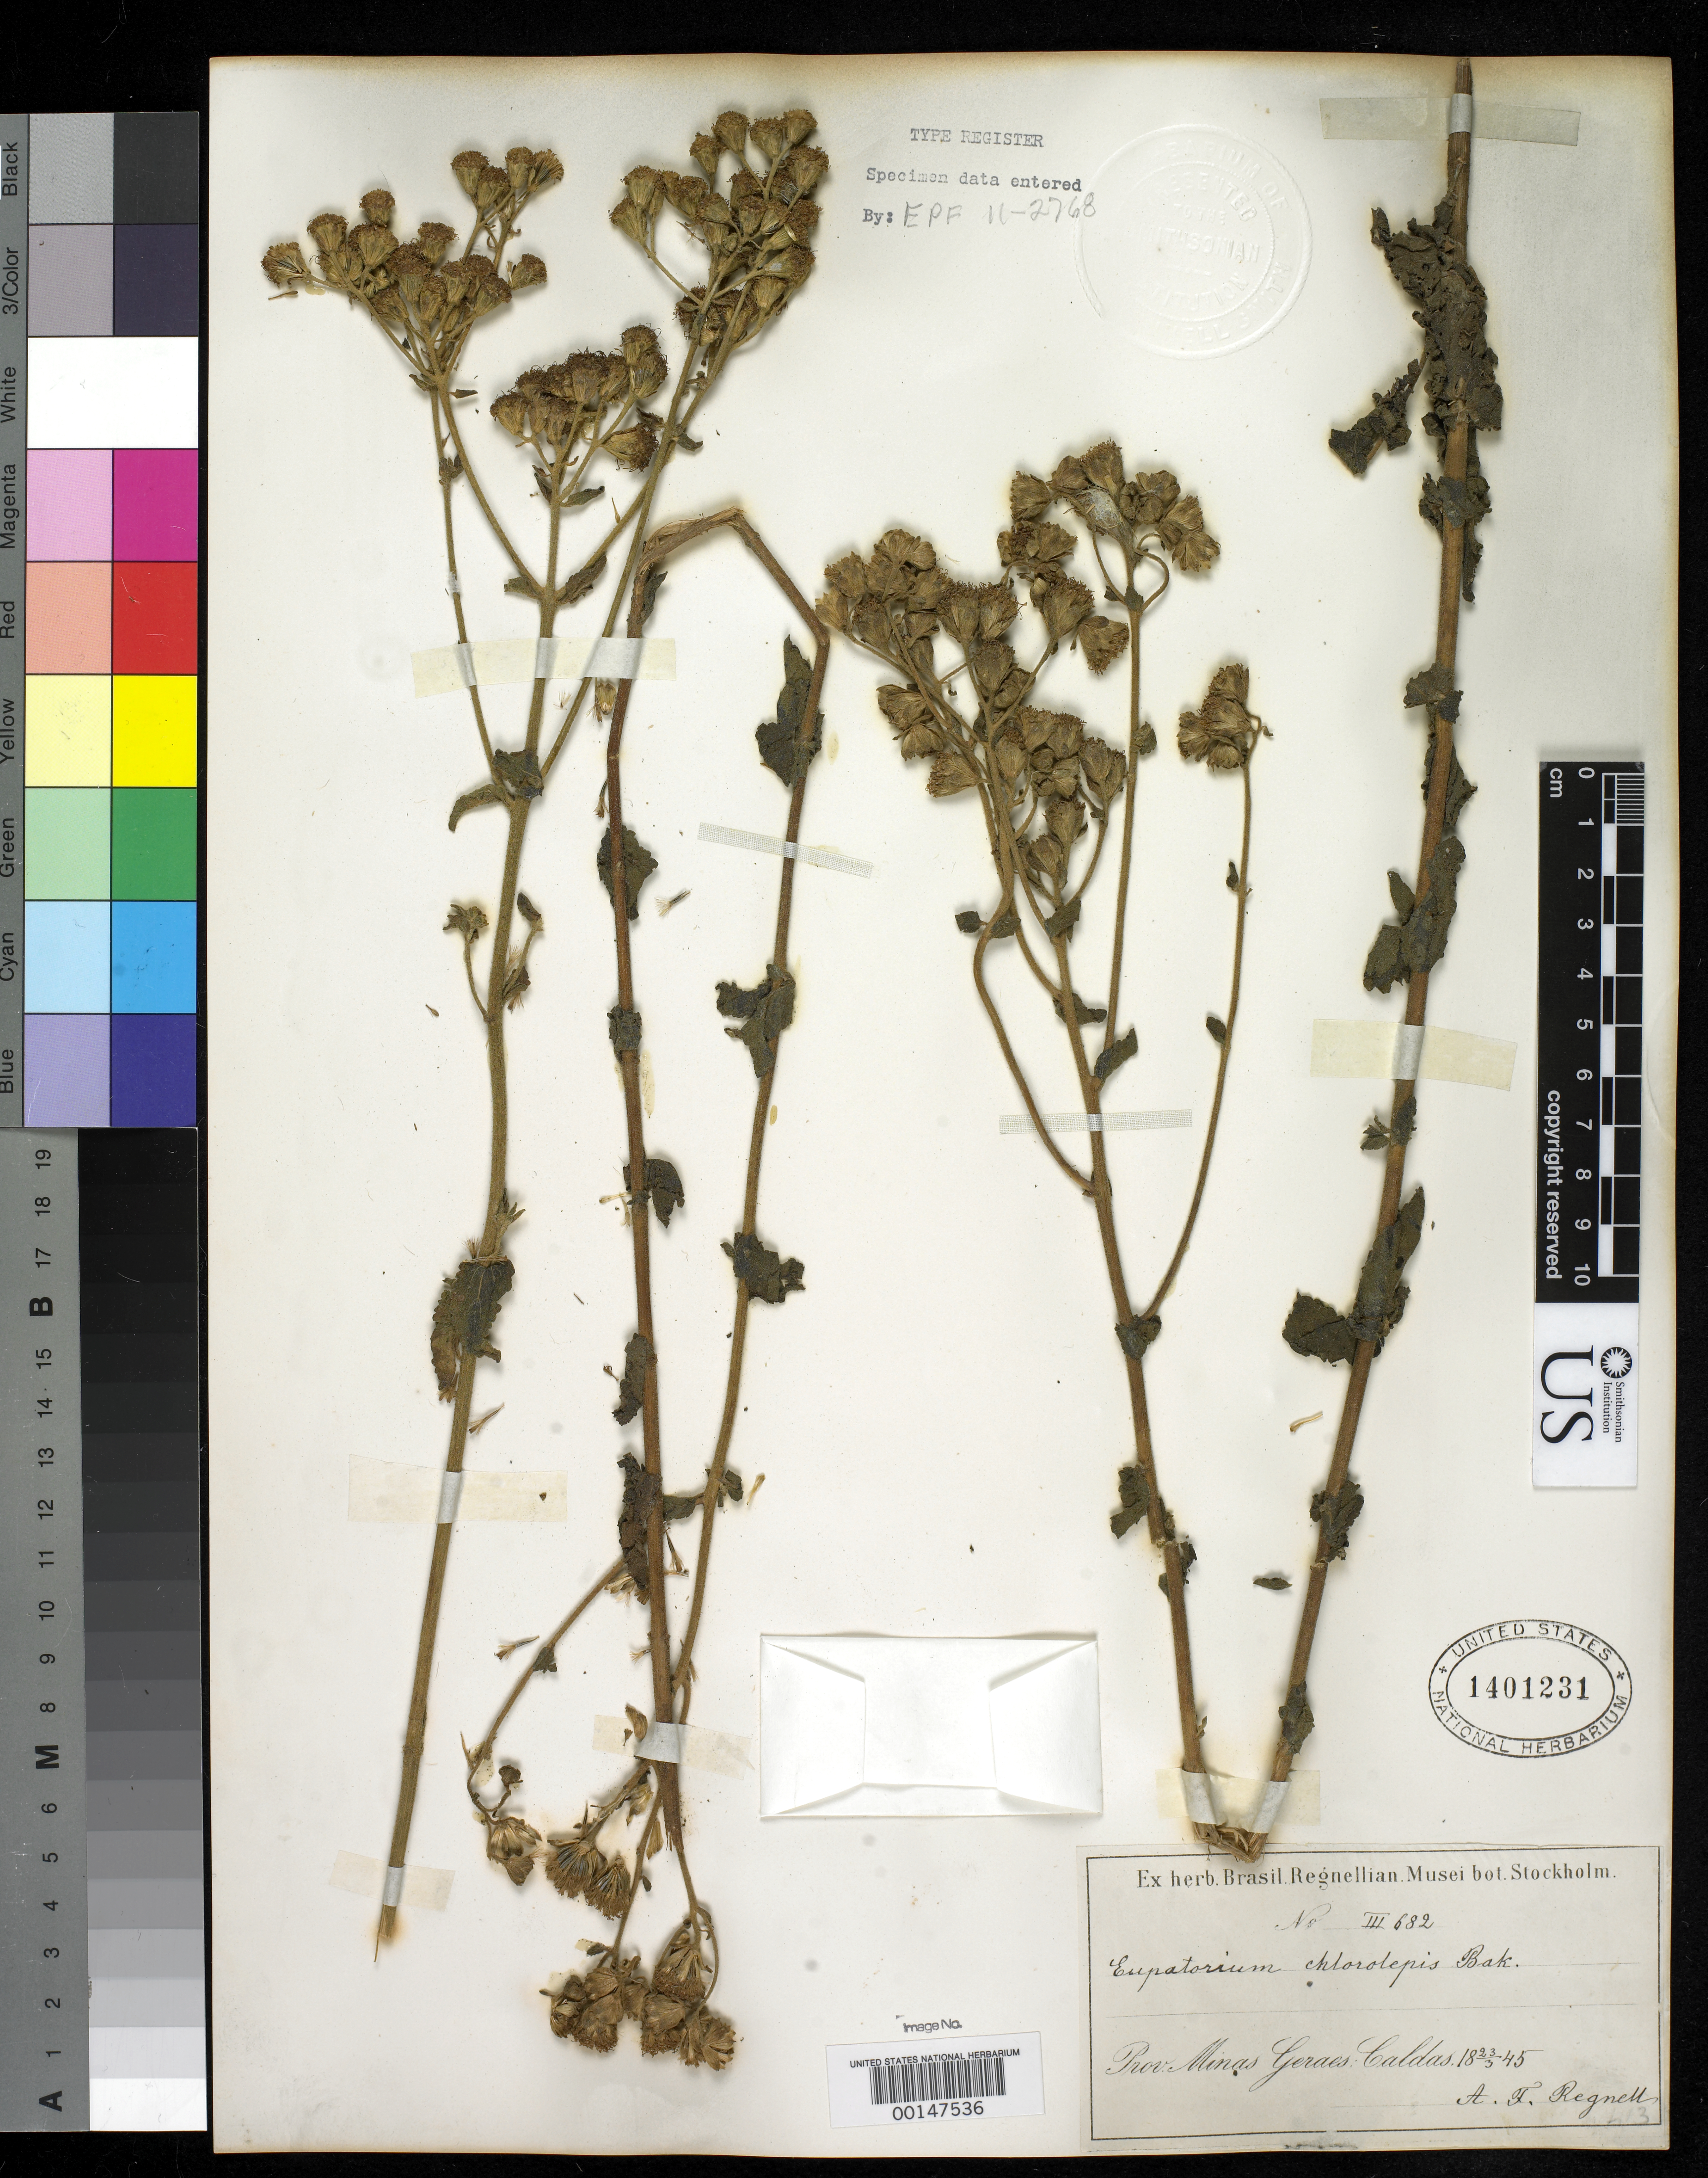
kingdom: Plantae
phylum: Tracheophyta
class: Magnoliopsida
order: Asterales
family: Asteraceae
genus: Eupatorium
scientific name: Eupatorium chlorolepis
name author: Baker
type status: Isosyntype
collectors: A. F. Regnell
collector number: III 682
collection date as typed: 23 Mar 1845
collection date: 1845-03-23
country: Brazil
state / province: Minas Gerais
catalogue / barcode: US 1401231